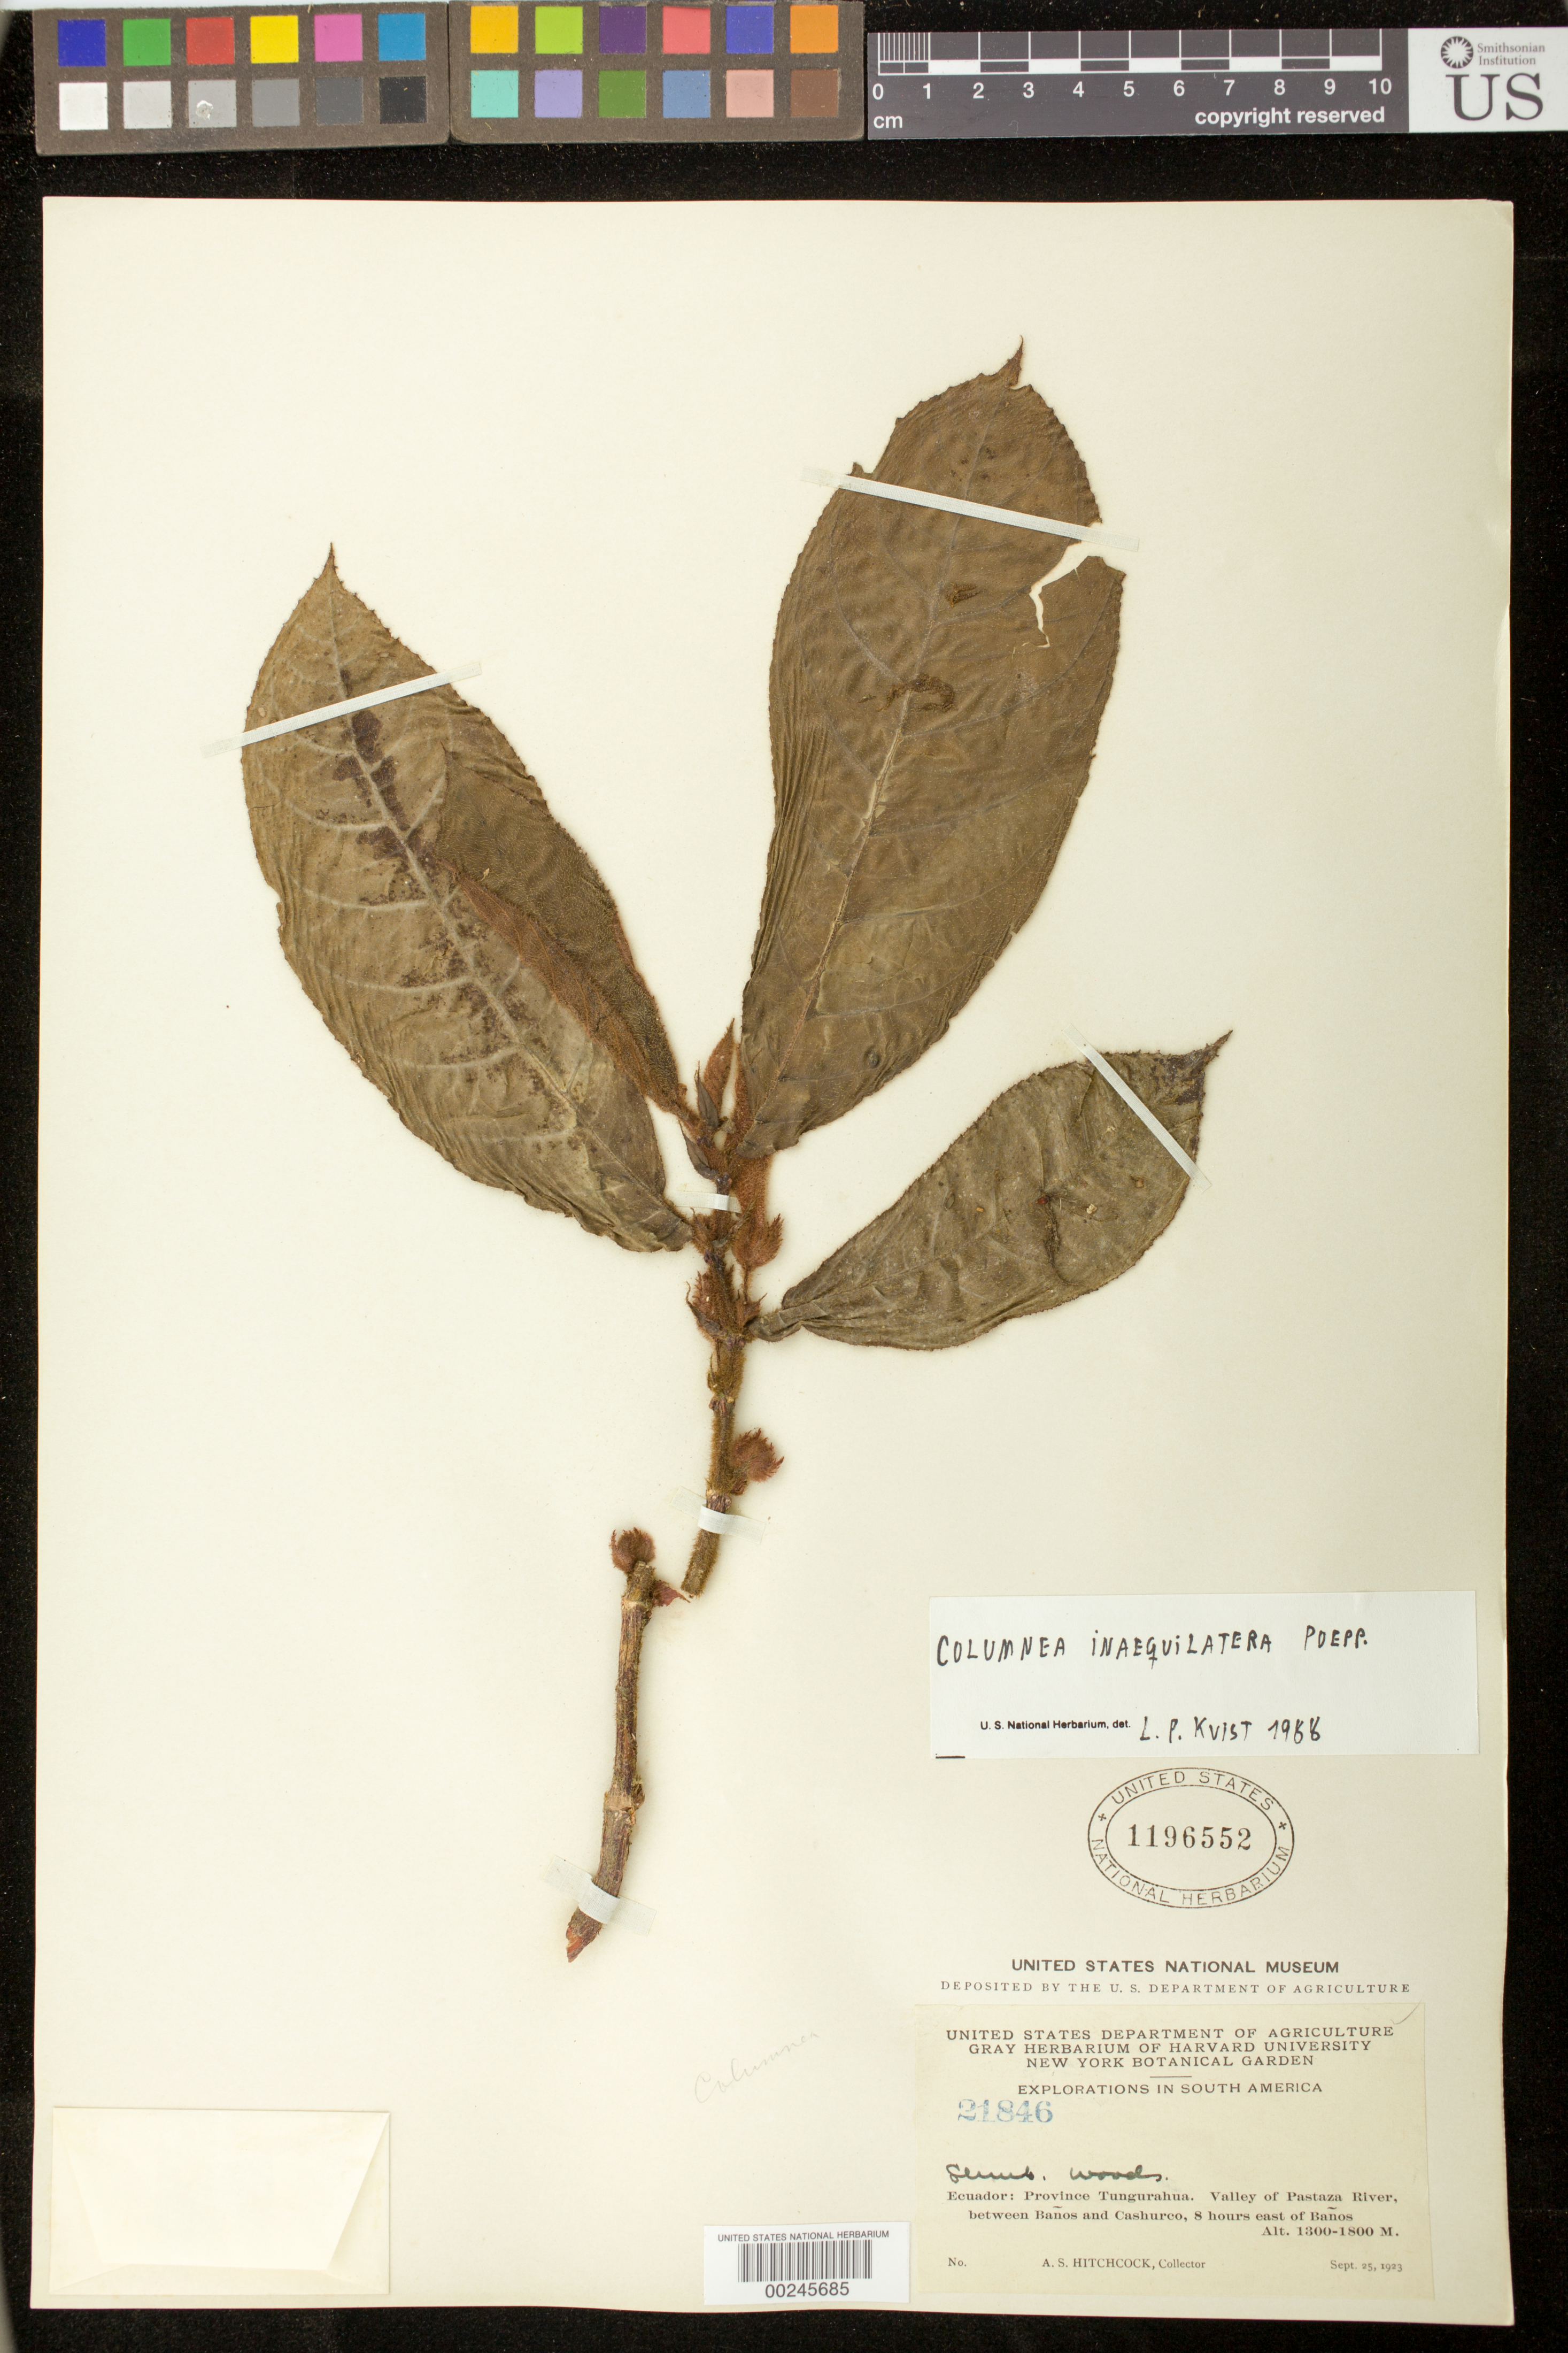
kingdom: Plantae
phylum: Tracheophyta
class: Magnoliopsida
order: Lamiales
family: Gesneriaceae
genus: Columnea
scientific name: Columnea inaequilatera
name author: Poepp.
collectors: A. S. Hitchcock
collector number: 21846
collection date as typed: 25 Sep 1923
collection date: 1923-09-25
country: Ecuador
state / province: Tungurahua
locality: Valley of Pastaza River, between Baños and Cashurco, 8 hrs E of Baños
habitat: Woods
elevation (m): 1300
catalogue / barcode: US 1196552